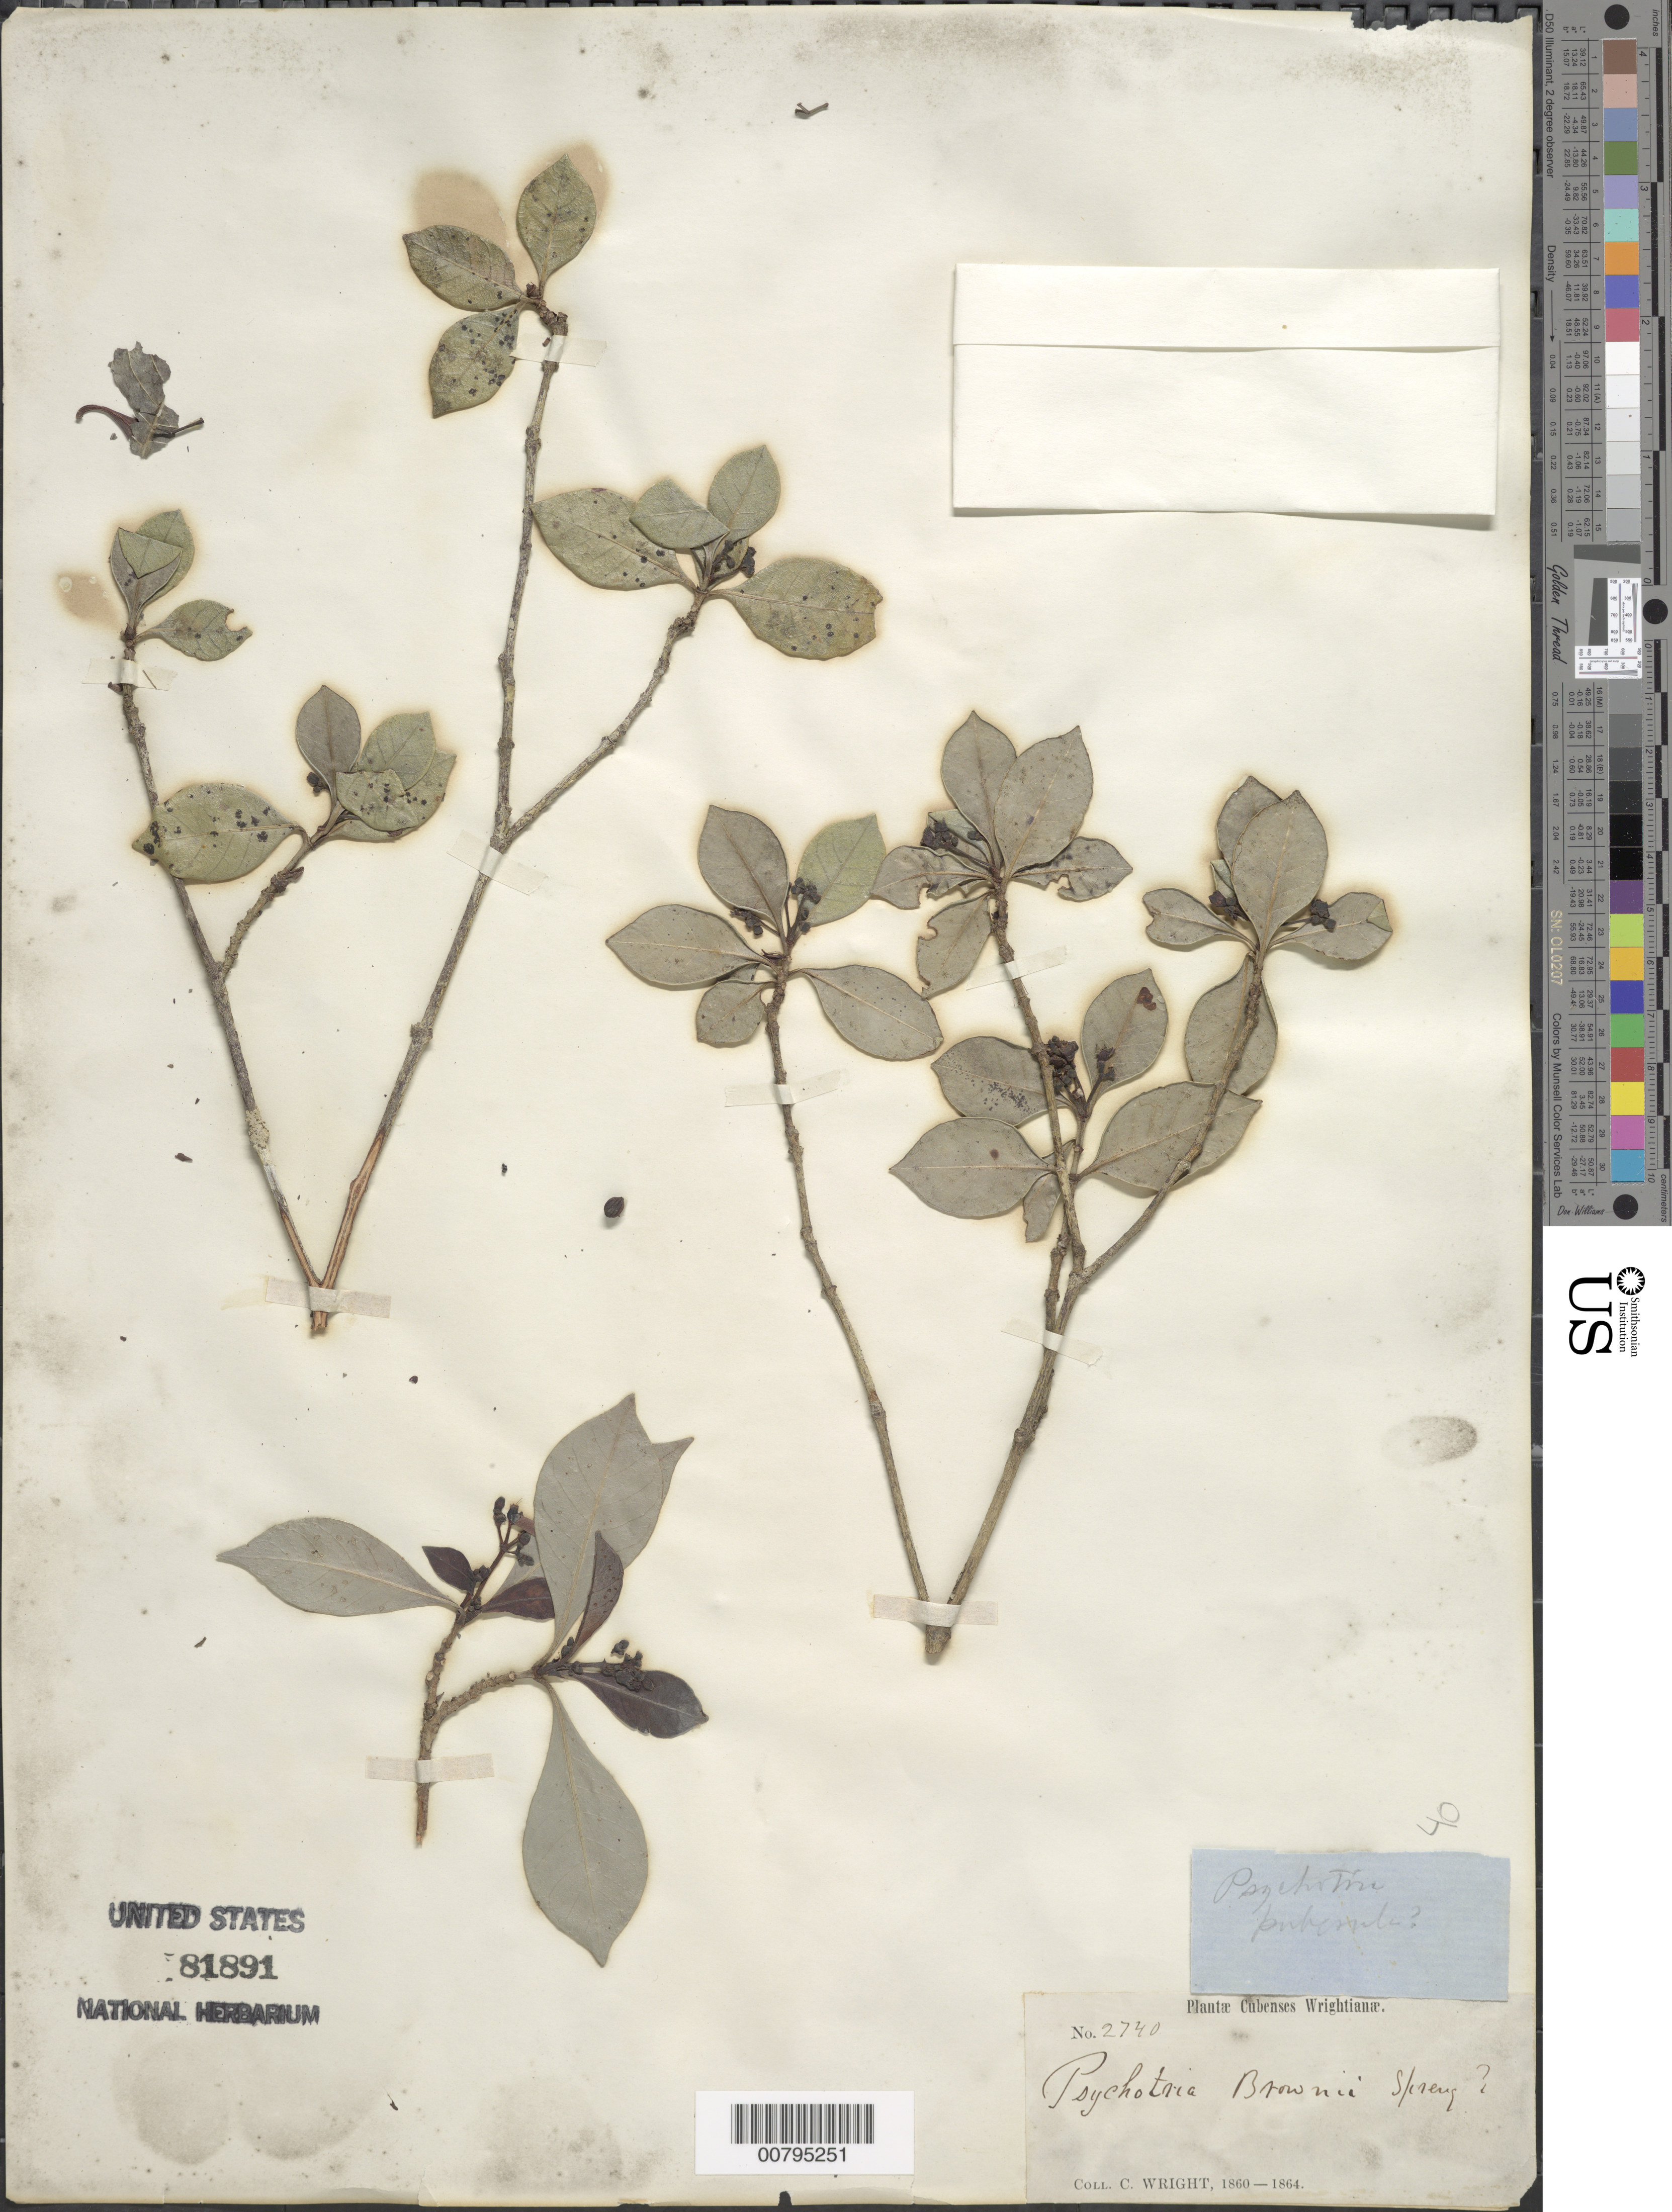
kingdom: Plantae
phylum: Tracheophyta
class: Magnoliopsida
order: Gentianales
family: Rubiaceae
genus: Psychotria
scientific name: Psychotria glabrata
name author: Sw.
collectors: C. Wright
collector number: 2740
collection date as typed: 1860 to -- --- 1864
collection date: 1860/1864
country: Cuba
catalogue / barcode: US 81891